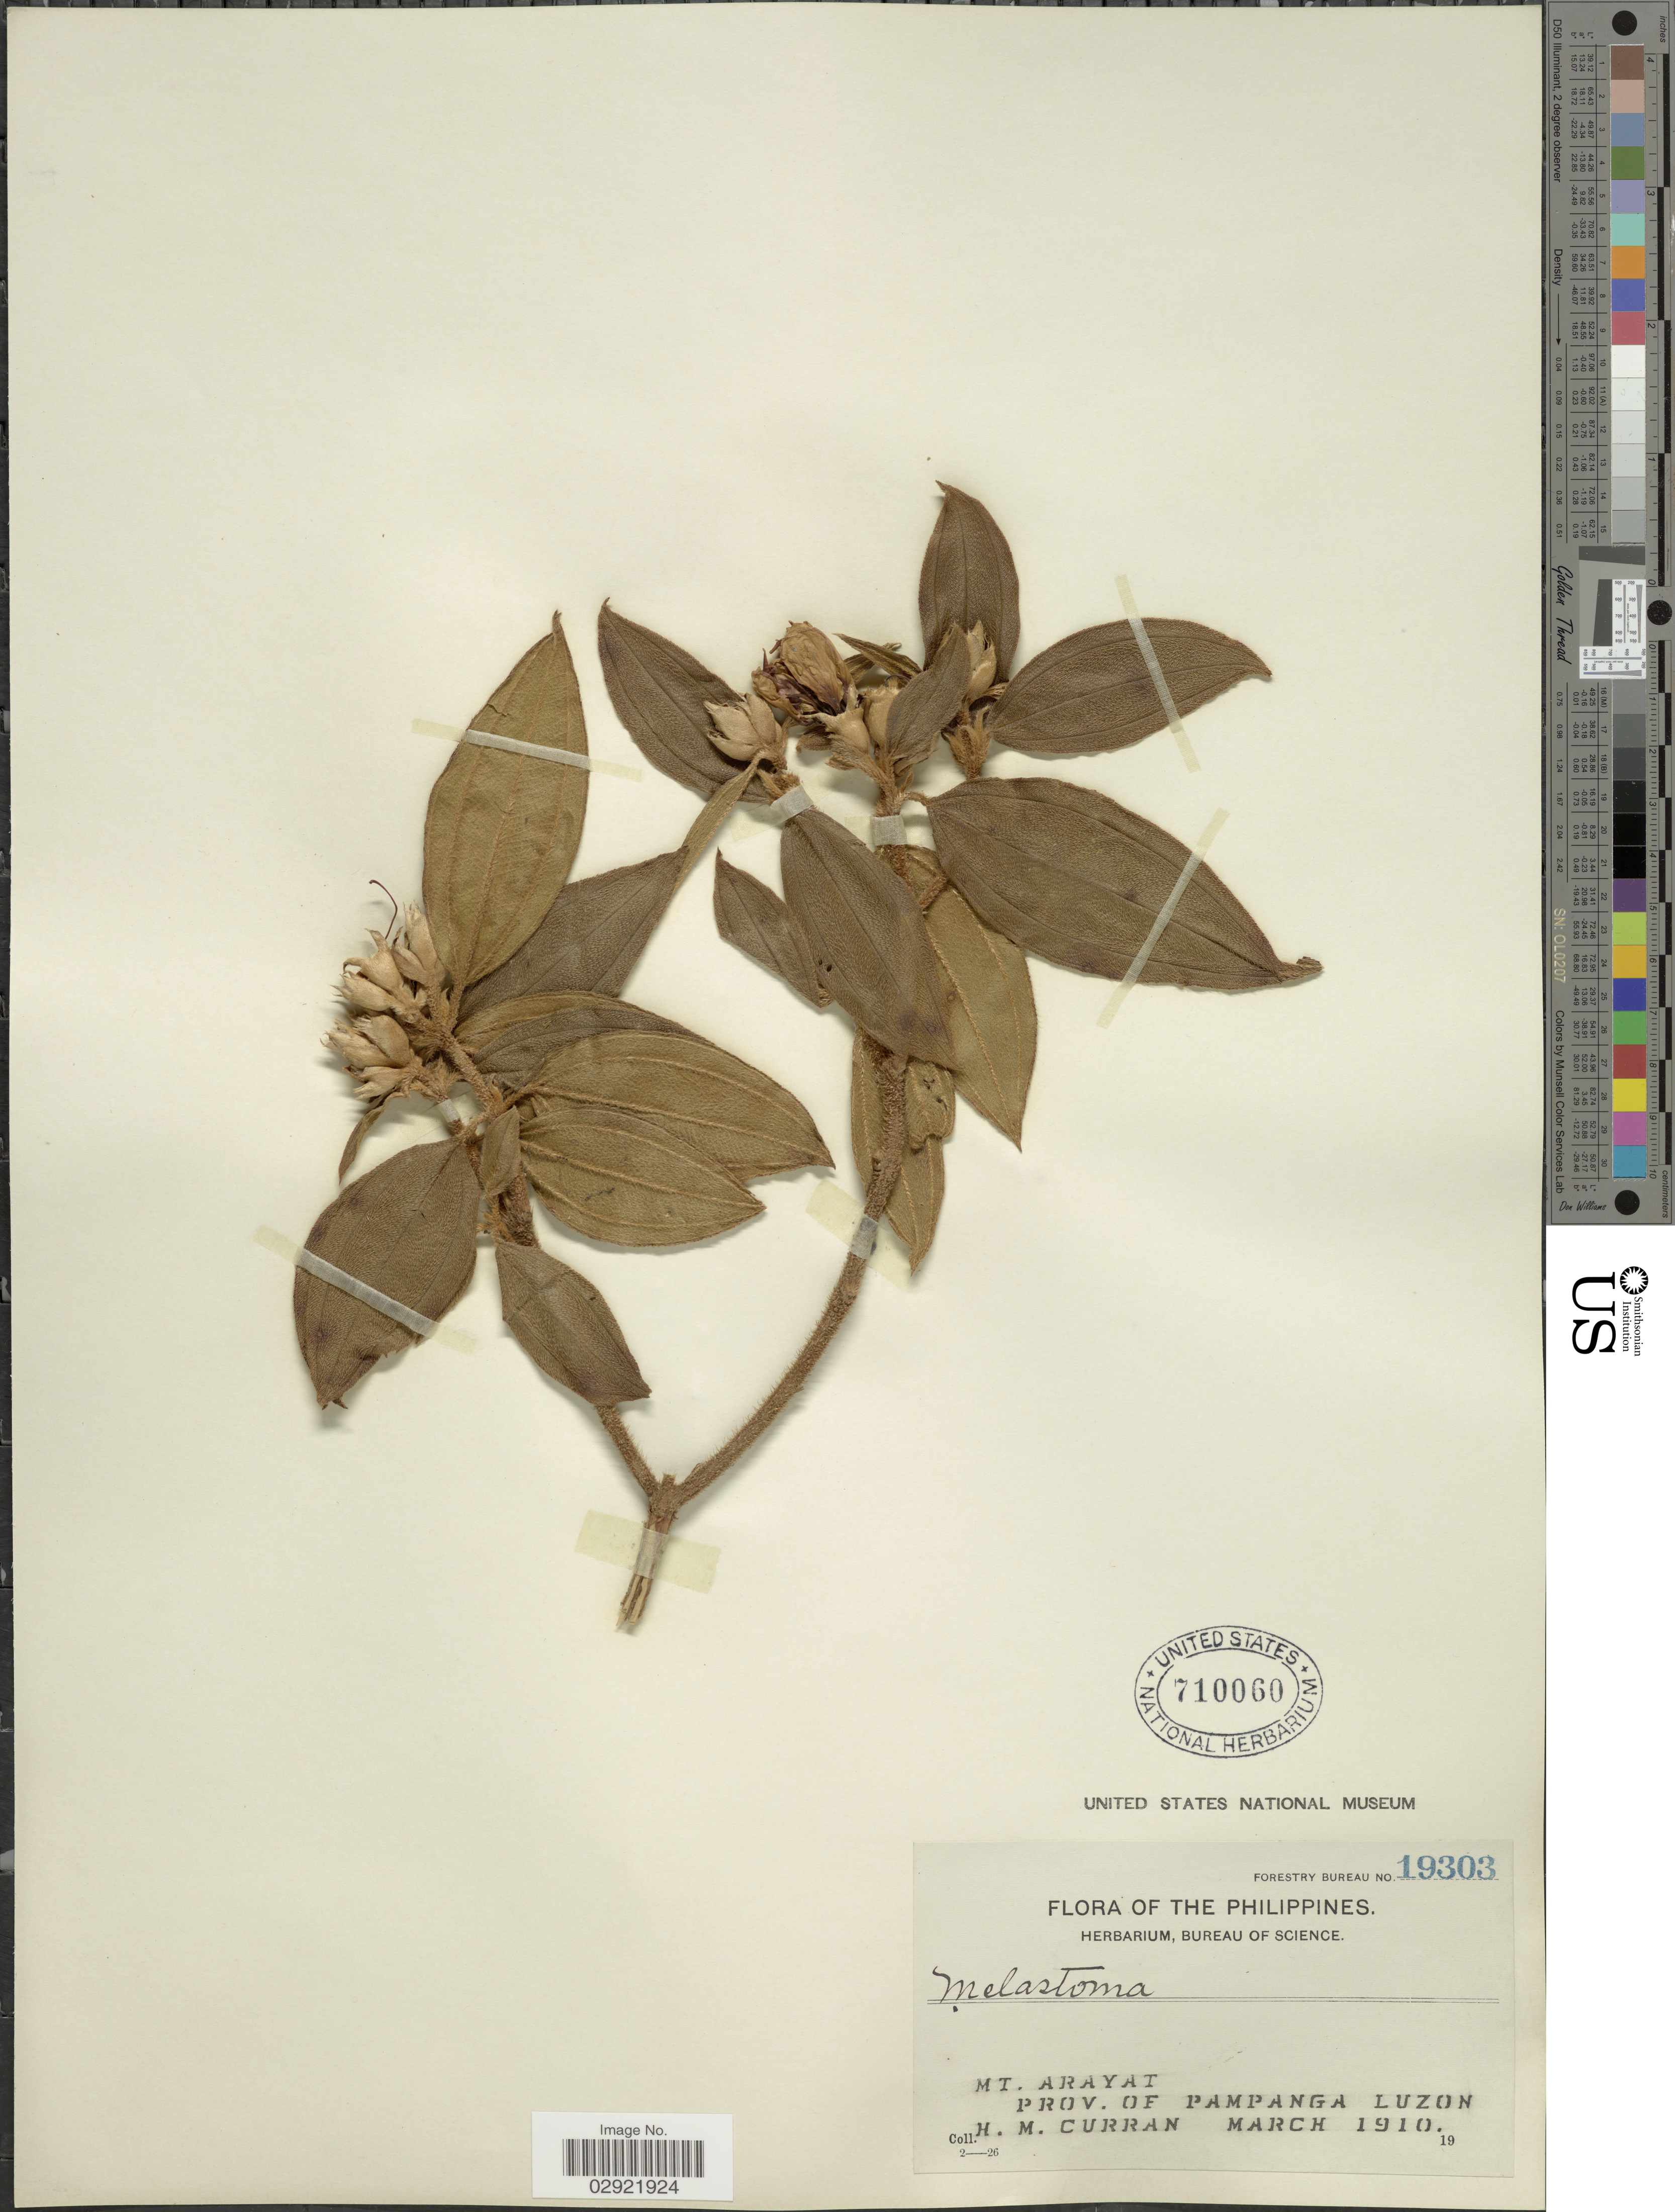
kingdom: Plantae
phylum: Tracheophyta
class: Magnoliopsida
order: Myrtales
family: Melastomataceae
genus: Melastoma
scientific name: Melastoma malabathricum subsp. malabathricum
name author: L.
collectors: H. M. Curran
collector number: Forestry Bureau 19303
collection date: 1910-03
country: Philippines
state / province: Central Luzon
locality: Mt. Arayat, Prov. of Pampanga, Luzon.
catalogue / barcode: US 710060